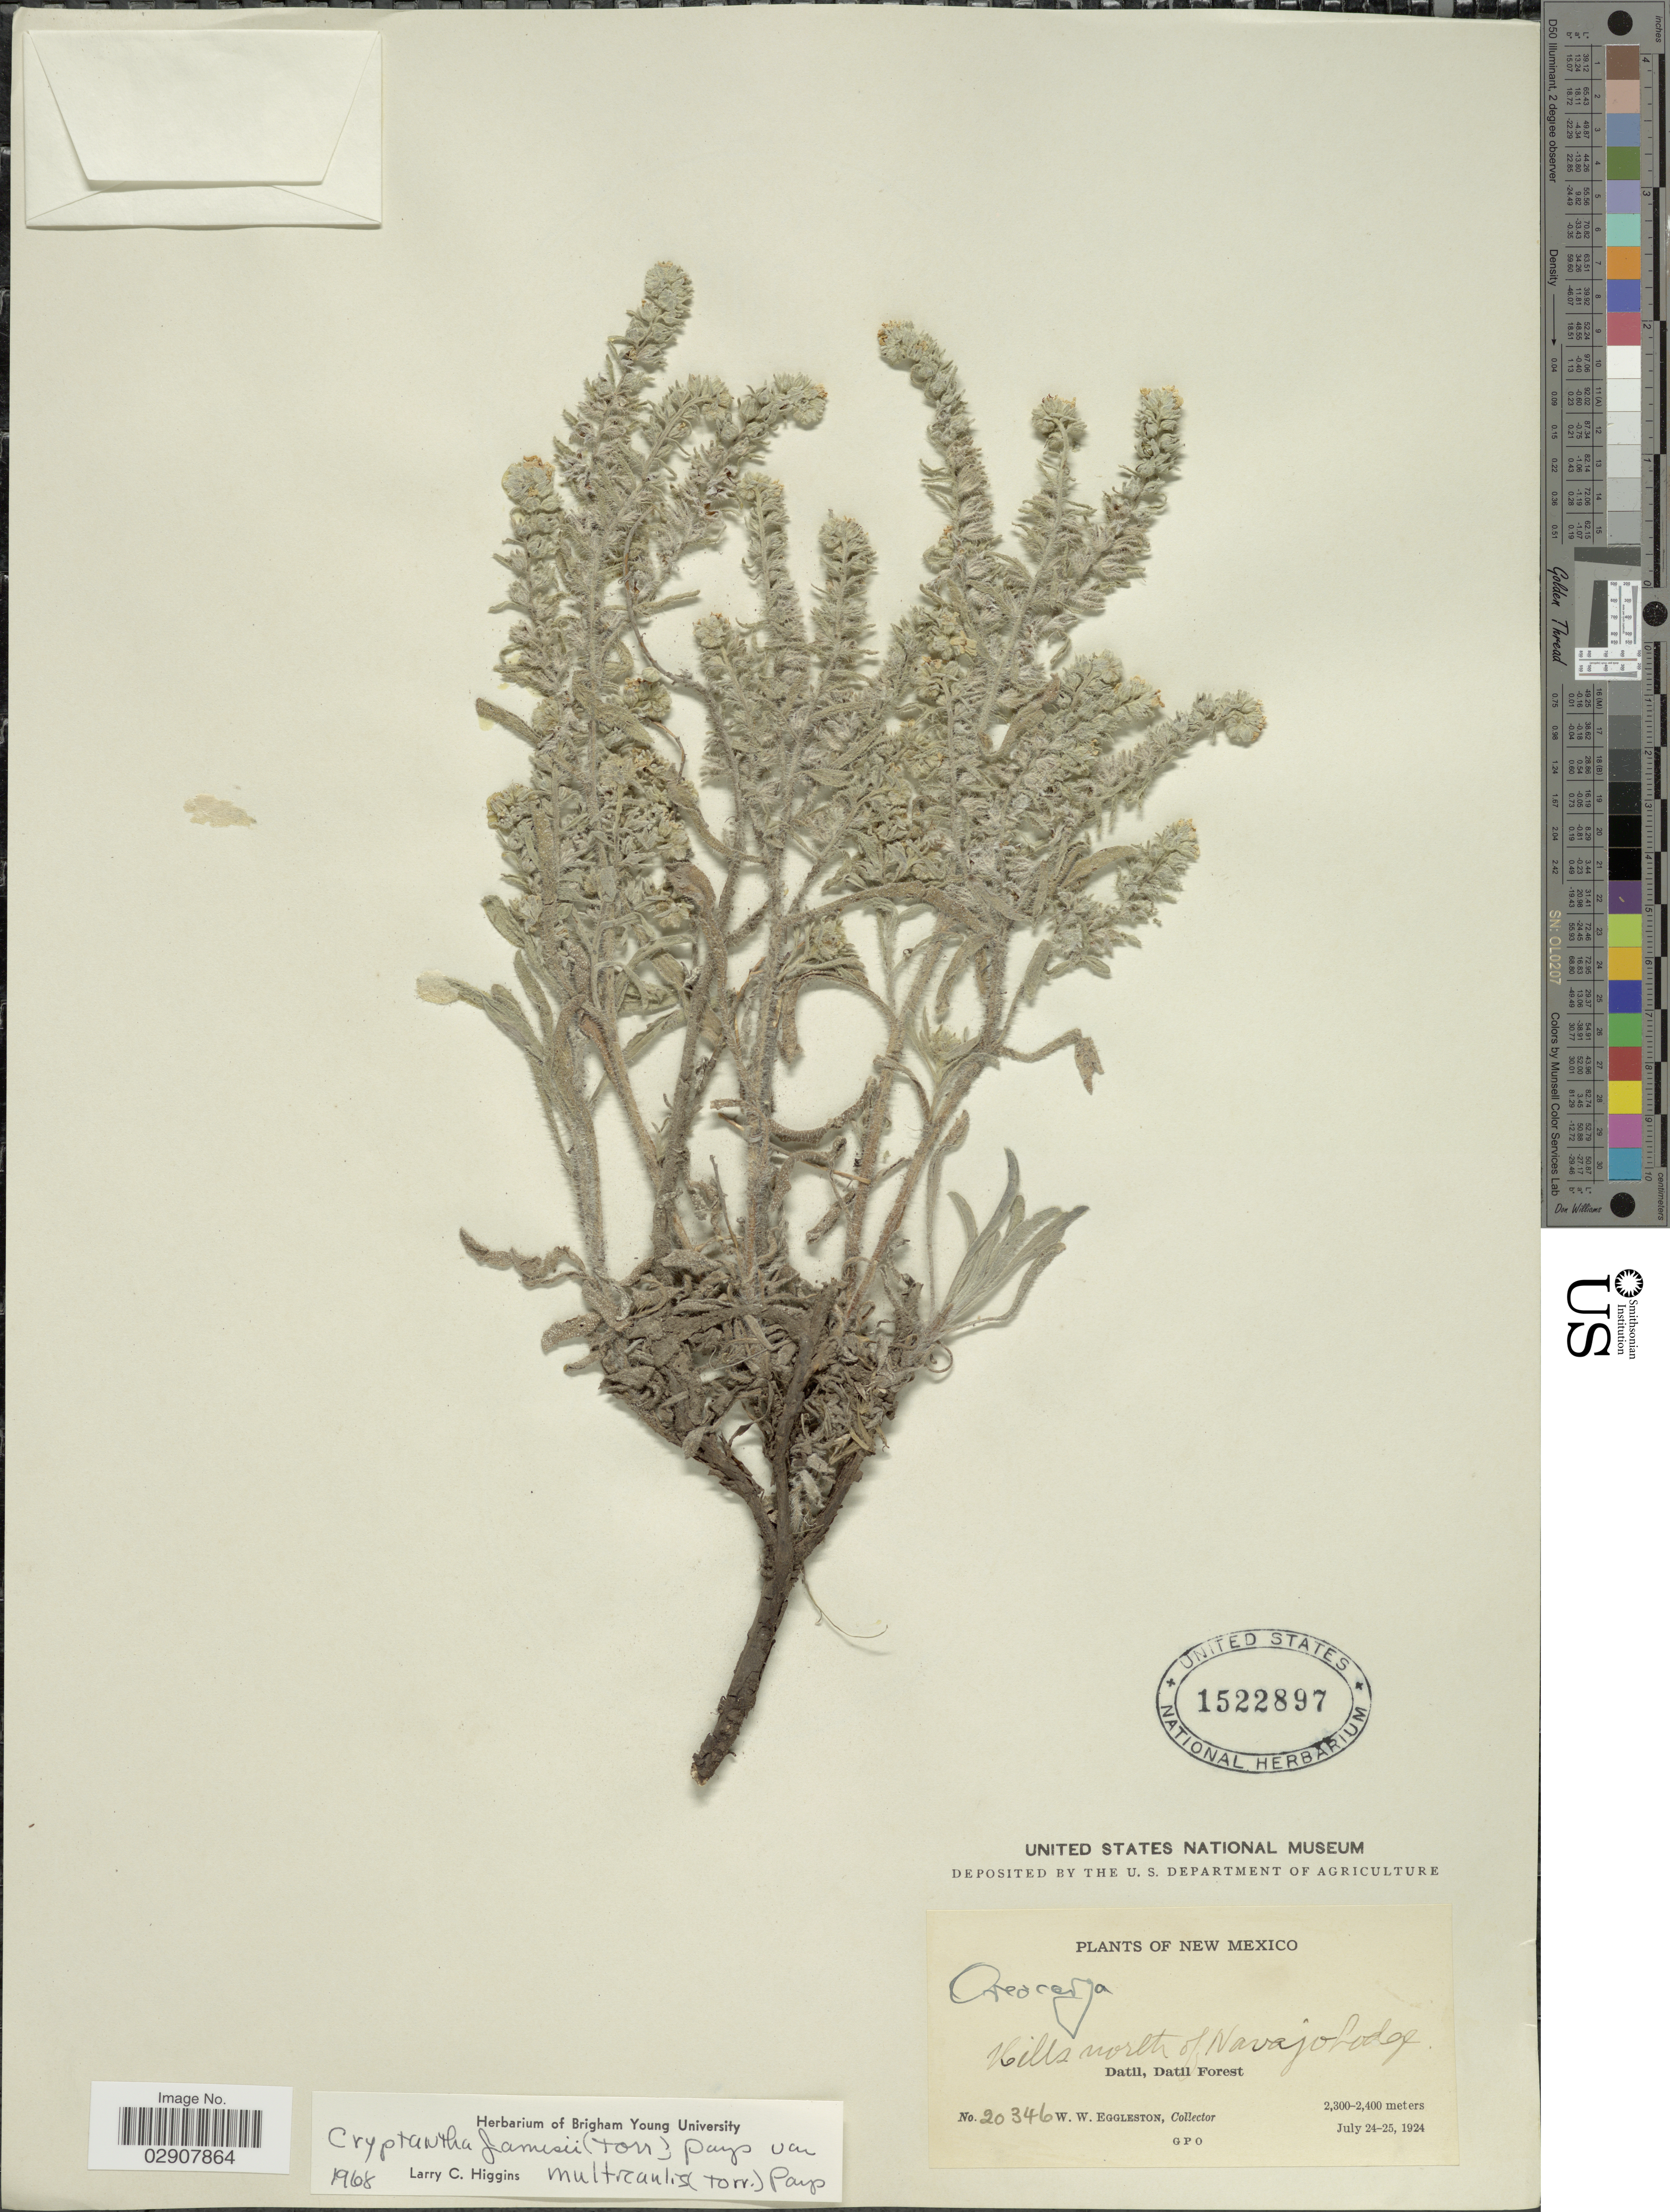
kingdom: Plantae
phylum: Tracheophyta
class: Magnoliopsida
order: Boraginales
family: Boraginaceae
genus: Cryptantha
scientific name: Cryptantha jamesii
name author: (Torr.) Payson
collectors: W. W. Eggleston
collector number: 20346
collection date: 1924-07-24/1924-07-25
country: United States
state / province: New Mexico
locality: Hills north of Navajo Lodge. Datil, Datil Forest. New Mexico.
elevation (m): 2300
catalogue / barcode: US 1522897